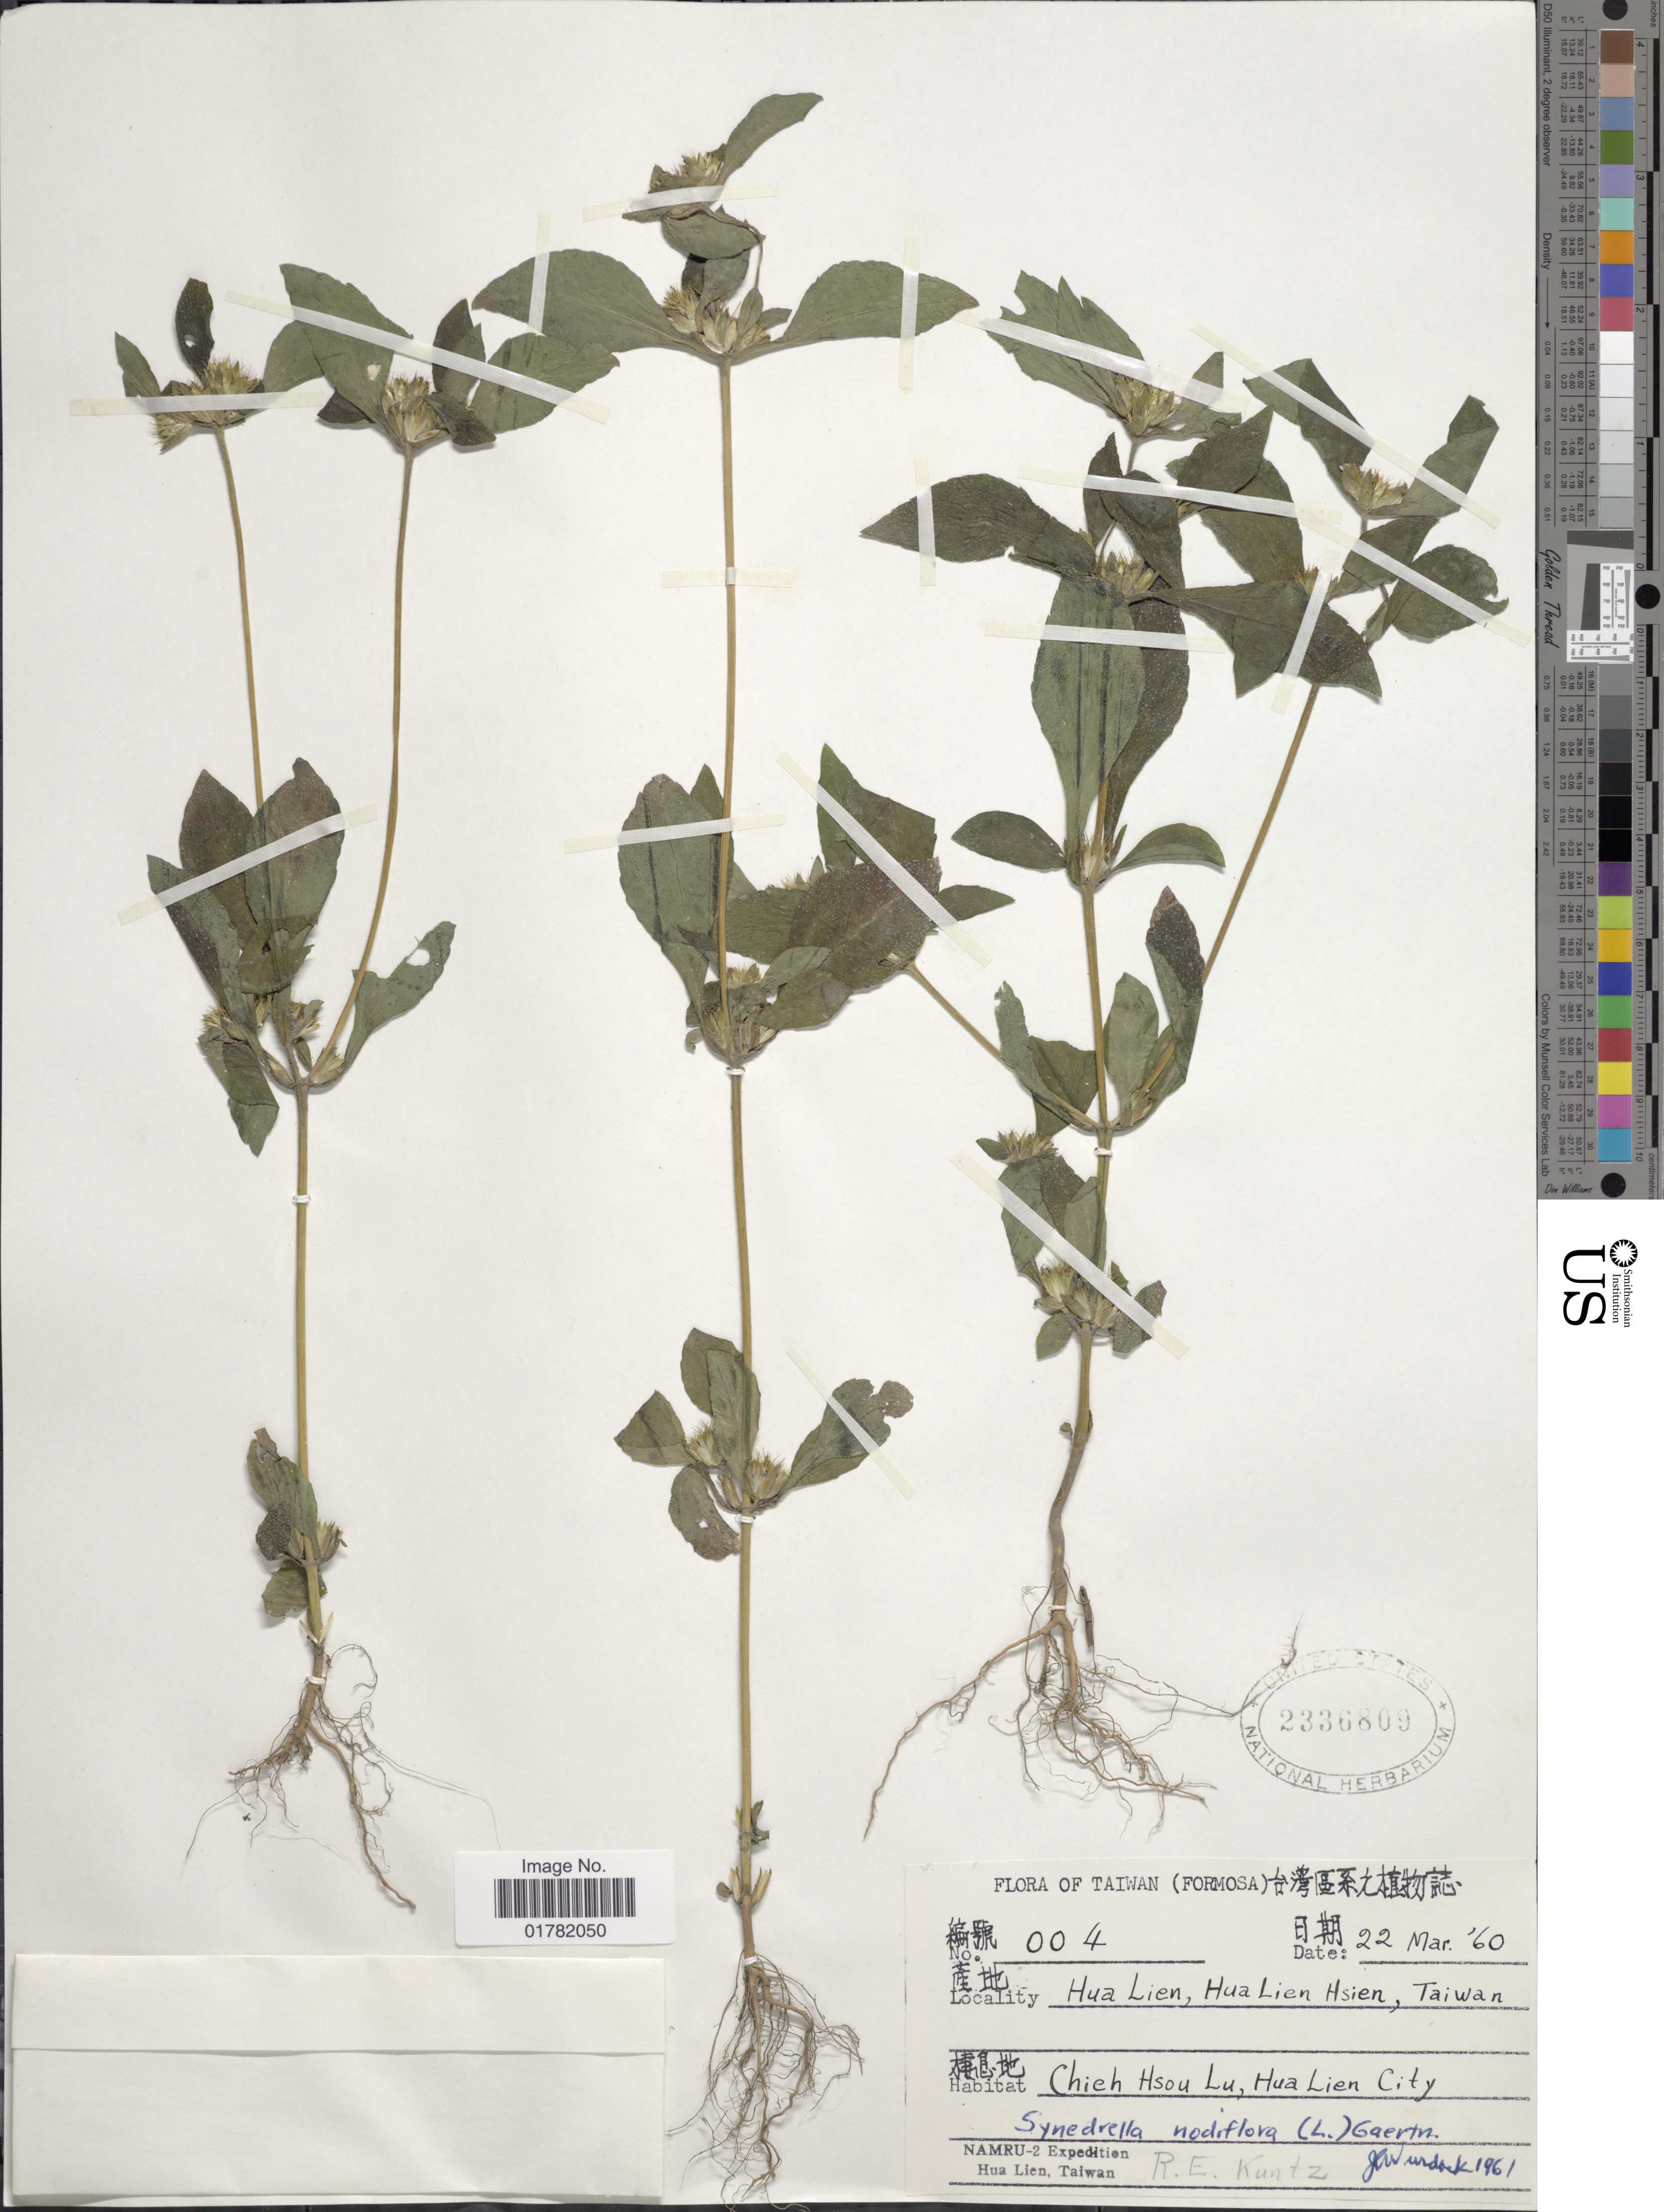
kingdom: Plantae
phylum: Tracheophyta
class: Magnoliopsida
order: Asterales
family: Asteraceae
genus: Synedrella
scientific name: Synedrella nodiflora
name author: (L.) Gaertn.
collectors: R. E. Kuntz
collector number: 004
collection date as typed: Transcribed d/m/y: 22/3/60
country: Taiwan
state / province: Hualien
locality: (Formosa), Hua Lien, Hua Lien Hsien , Chieh Hsou Lu, Hualien City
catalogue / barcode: US 2336809